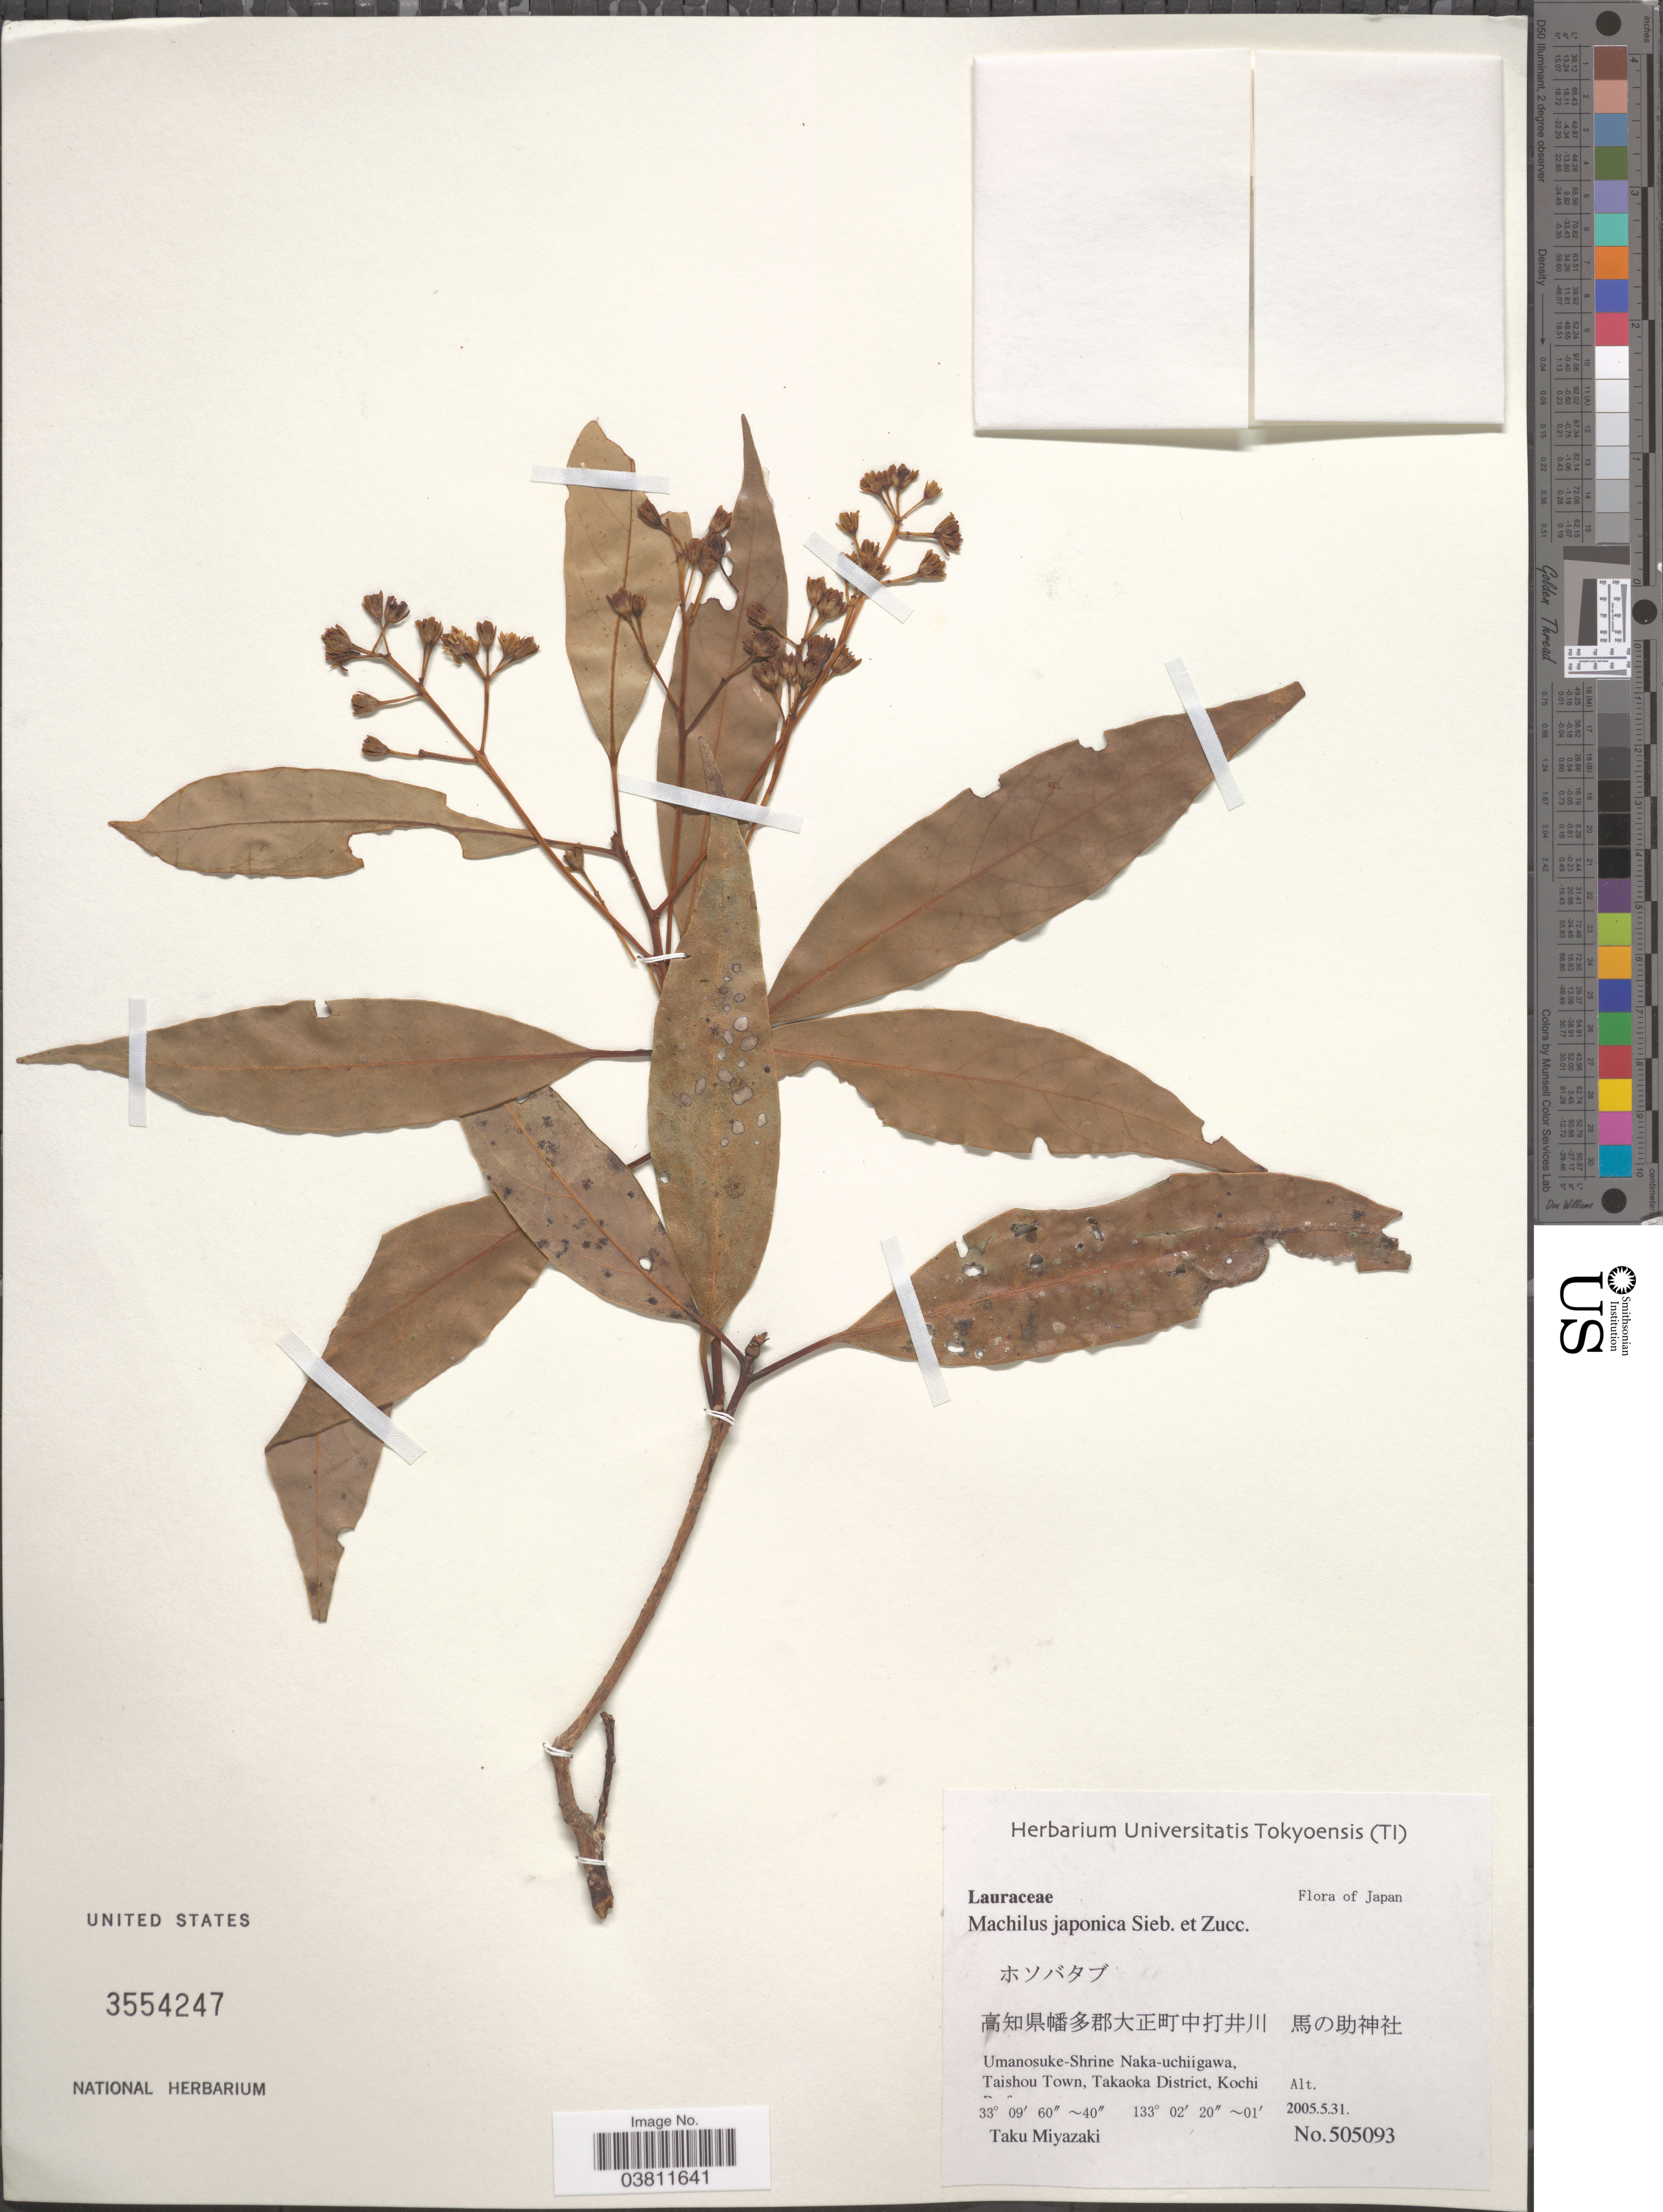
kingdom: Plantae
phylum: Tracheophyta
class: Magnoliopsida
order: Laurales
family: Lauraceae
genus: Machilus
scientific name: Machilus japonica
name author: Siebold & Zucc.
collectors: T. Miyazaki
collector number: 505093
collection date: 2005-05-31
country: Japan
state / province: Koti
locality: Umanosuke-Shrine Naka-uchiigawa, Taishou Town, Takaoka District, Kochi.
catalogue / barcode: US 3554247